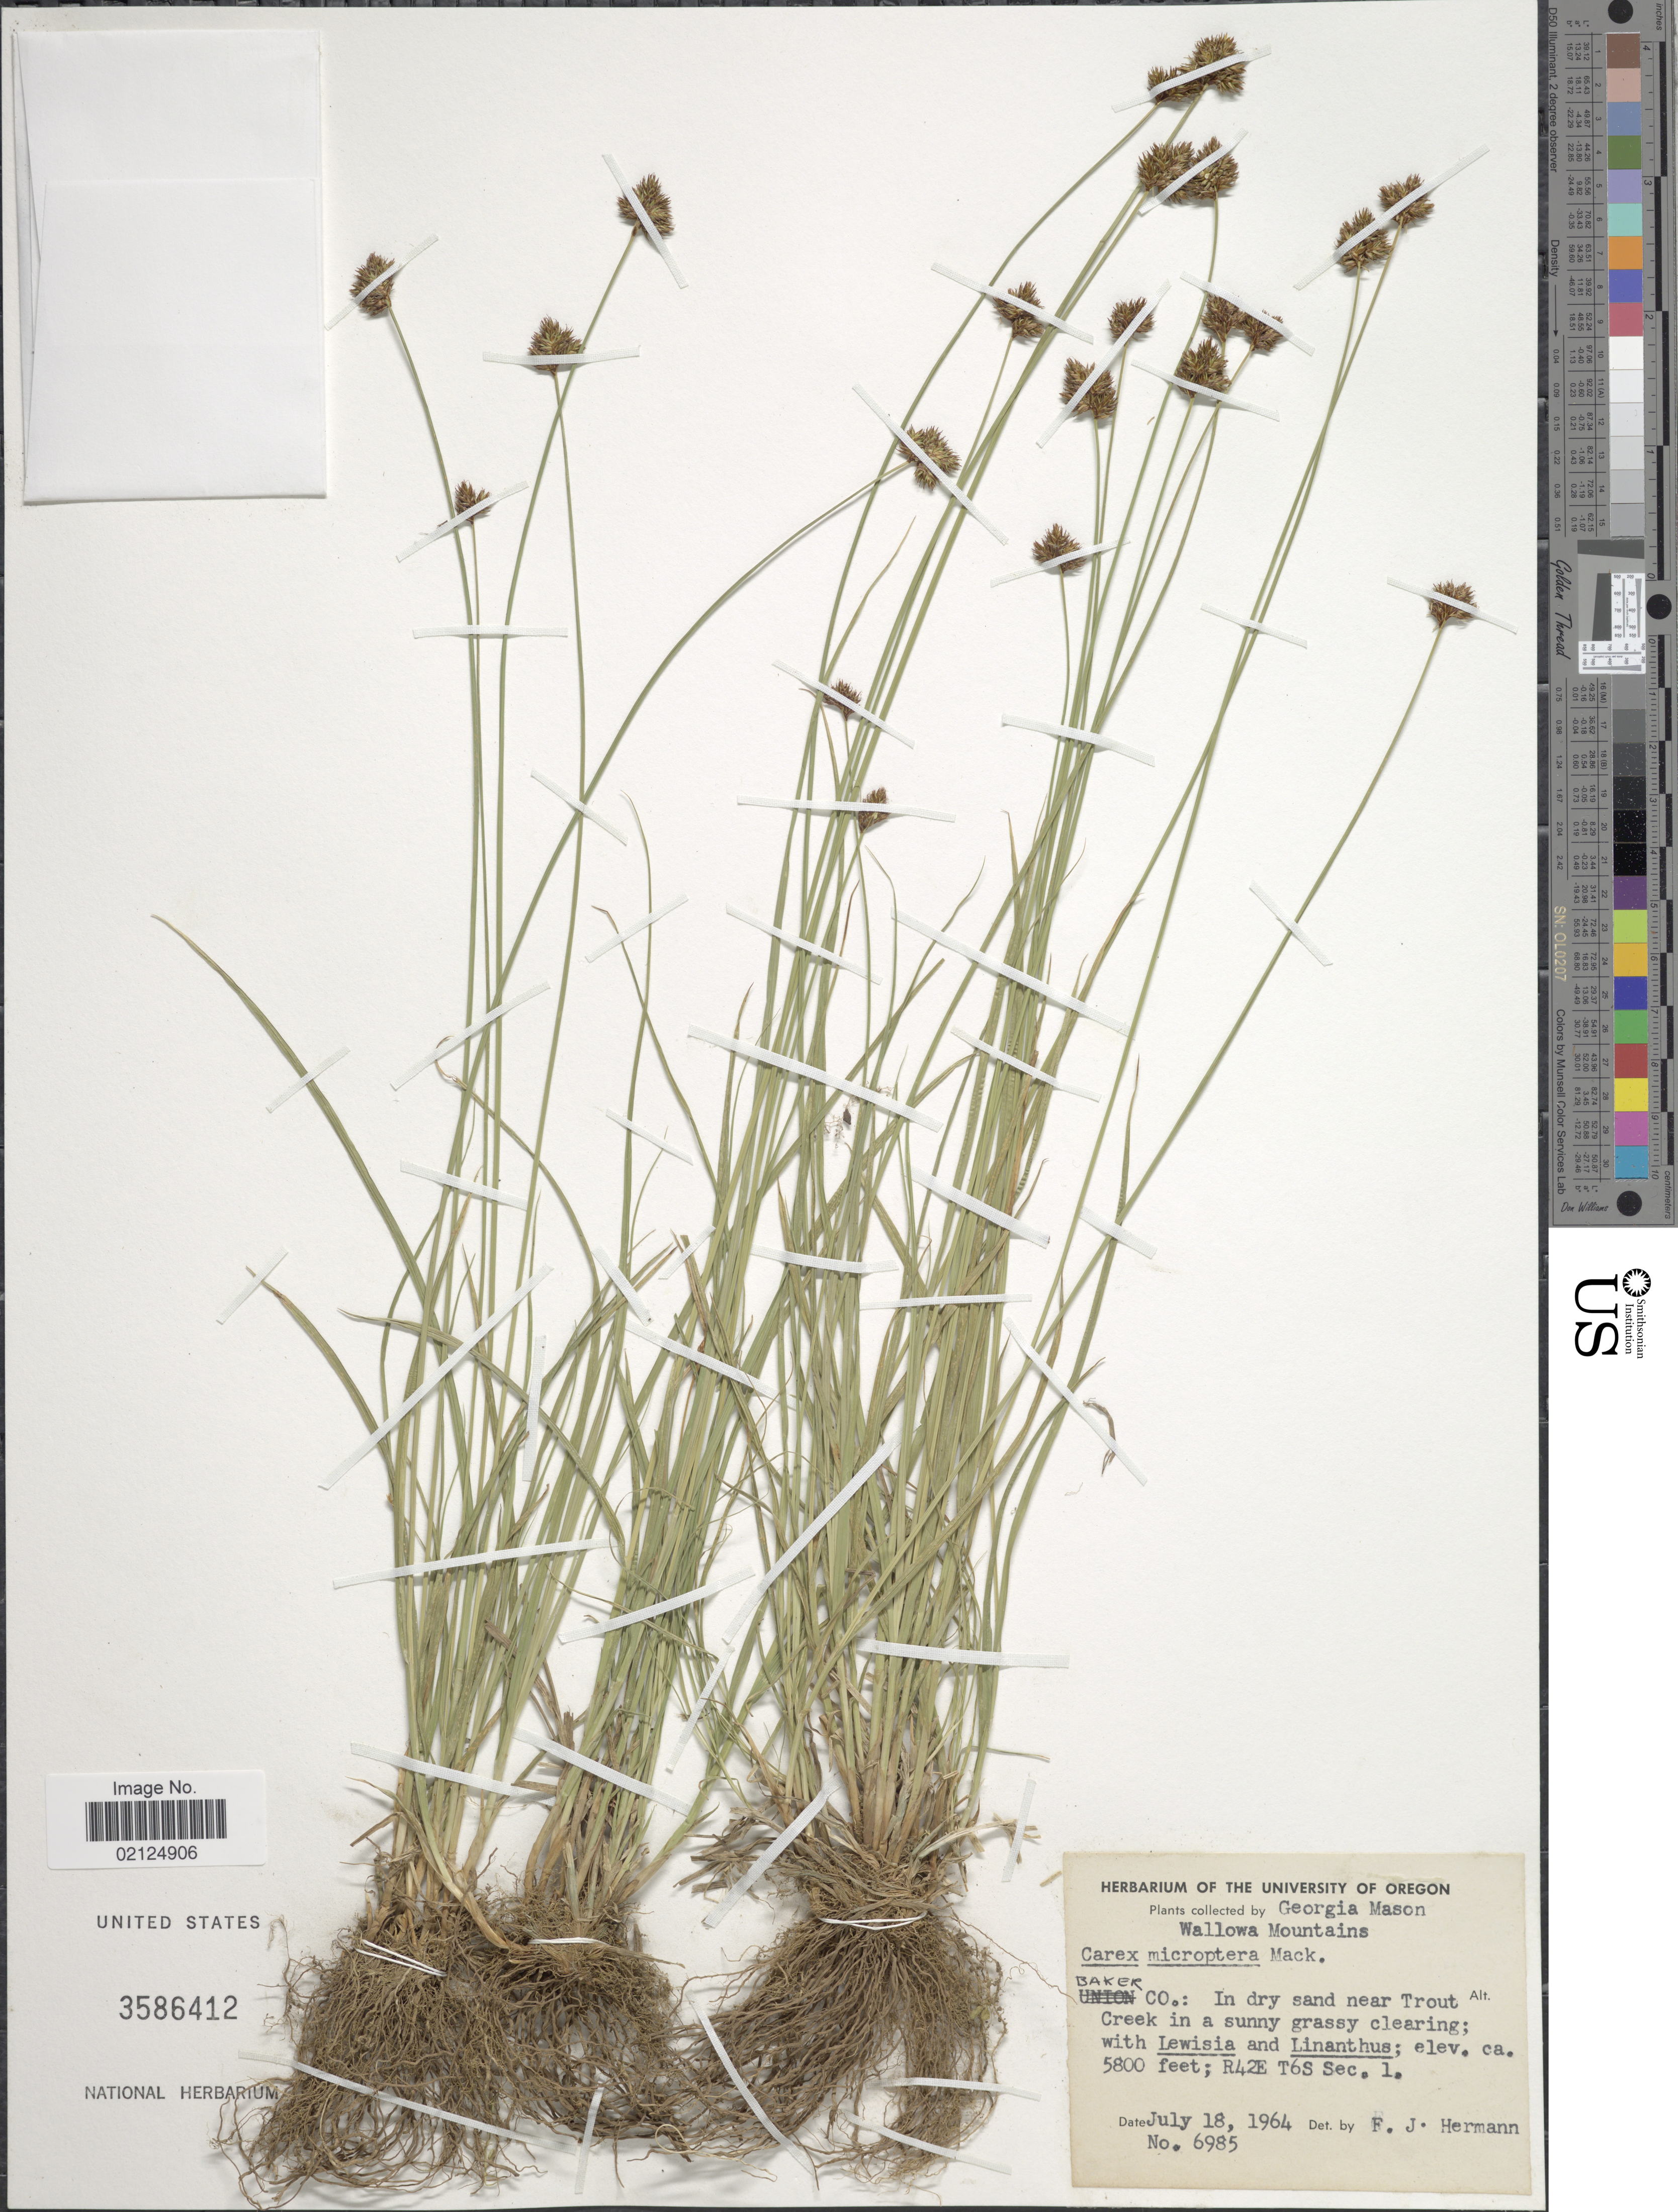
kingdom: Plantae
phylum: Tracheophyta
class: Liliopsida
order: Poales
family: Cyperaceae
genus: Carex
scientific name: Carex microptera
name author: Mack.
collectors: G. Mason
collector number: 6985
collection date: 1964-07-18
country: United States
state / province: Oregon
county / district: Baker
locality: Wallowa Mountains, Baker Co: near Trout Creek, R4E, T6S Sec. 1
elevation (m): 1768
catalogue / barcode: US 3586412